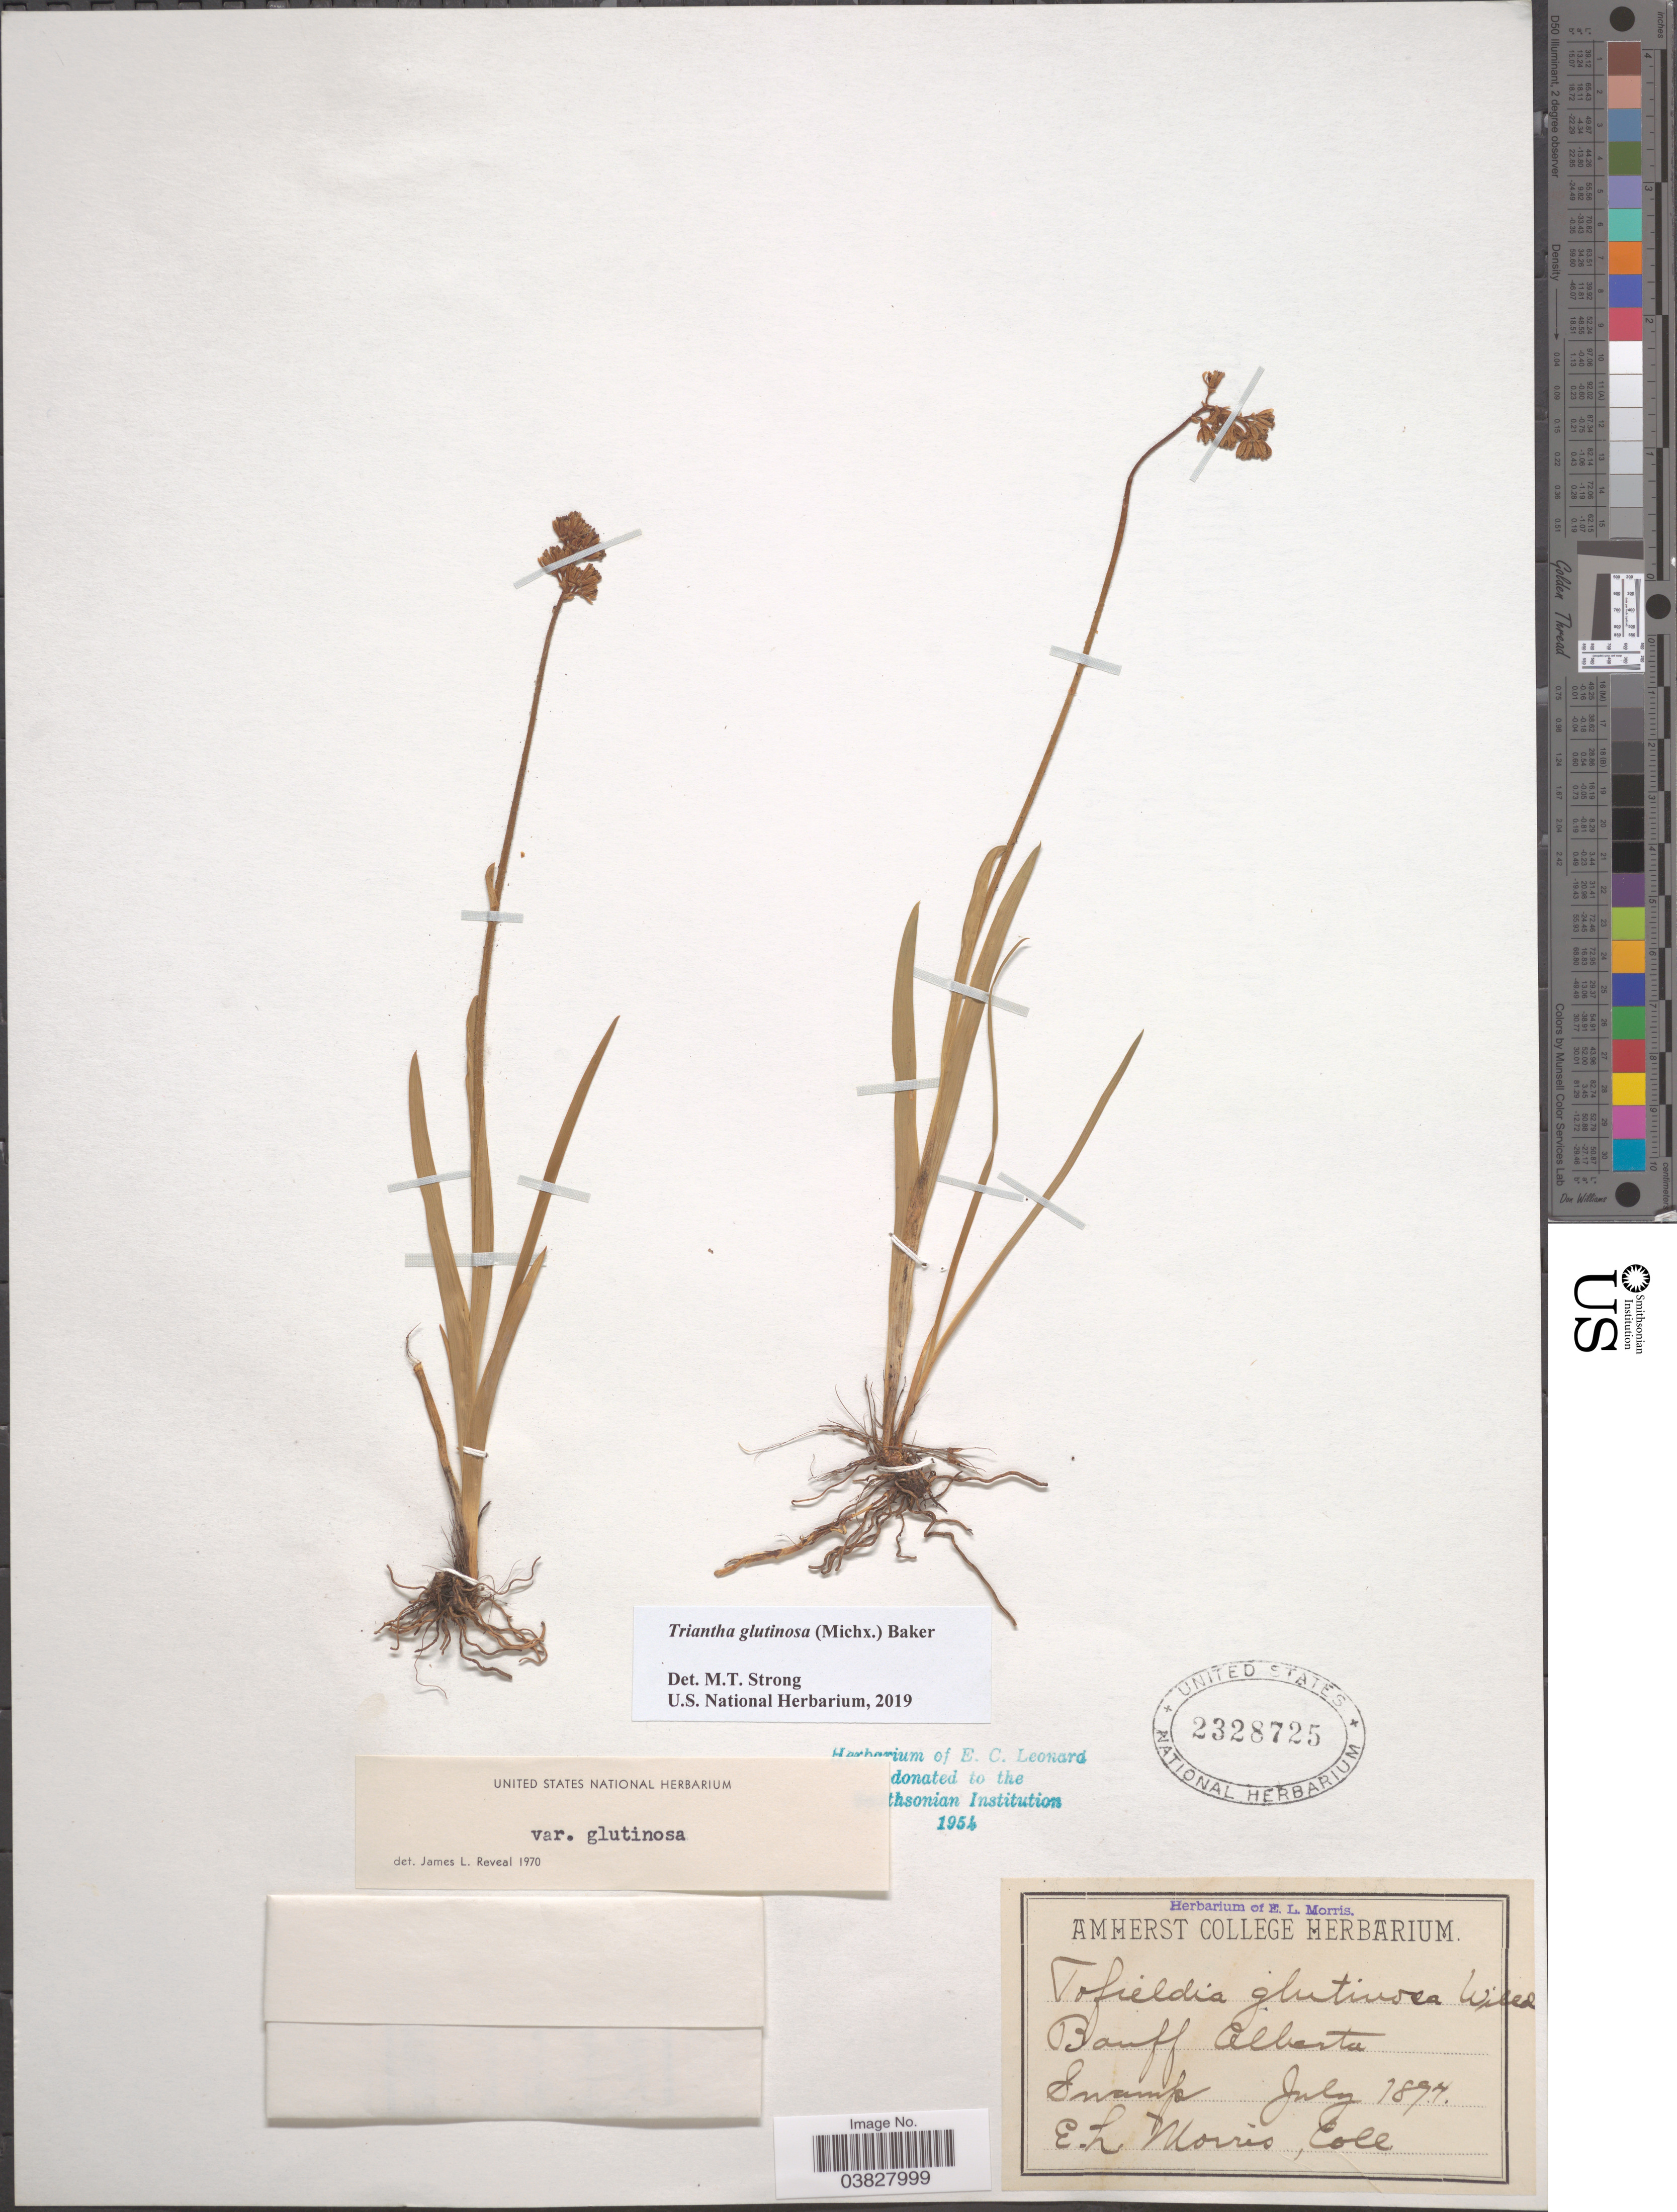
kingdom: Plantae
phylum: Tracheophyta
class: Liliopsida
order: Alismatales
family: Tofieldiaceae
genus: Triantha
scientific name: Triantha glutinosa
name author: (Michx.) Baker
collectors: E. Morris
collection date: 1897-07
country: Canada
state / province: Alberta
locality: Banff Alberta. Swamp.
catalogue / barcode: US 2328725